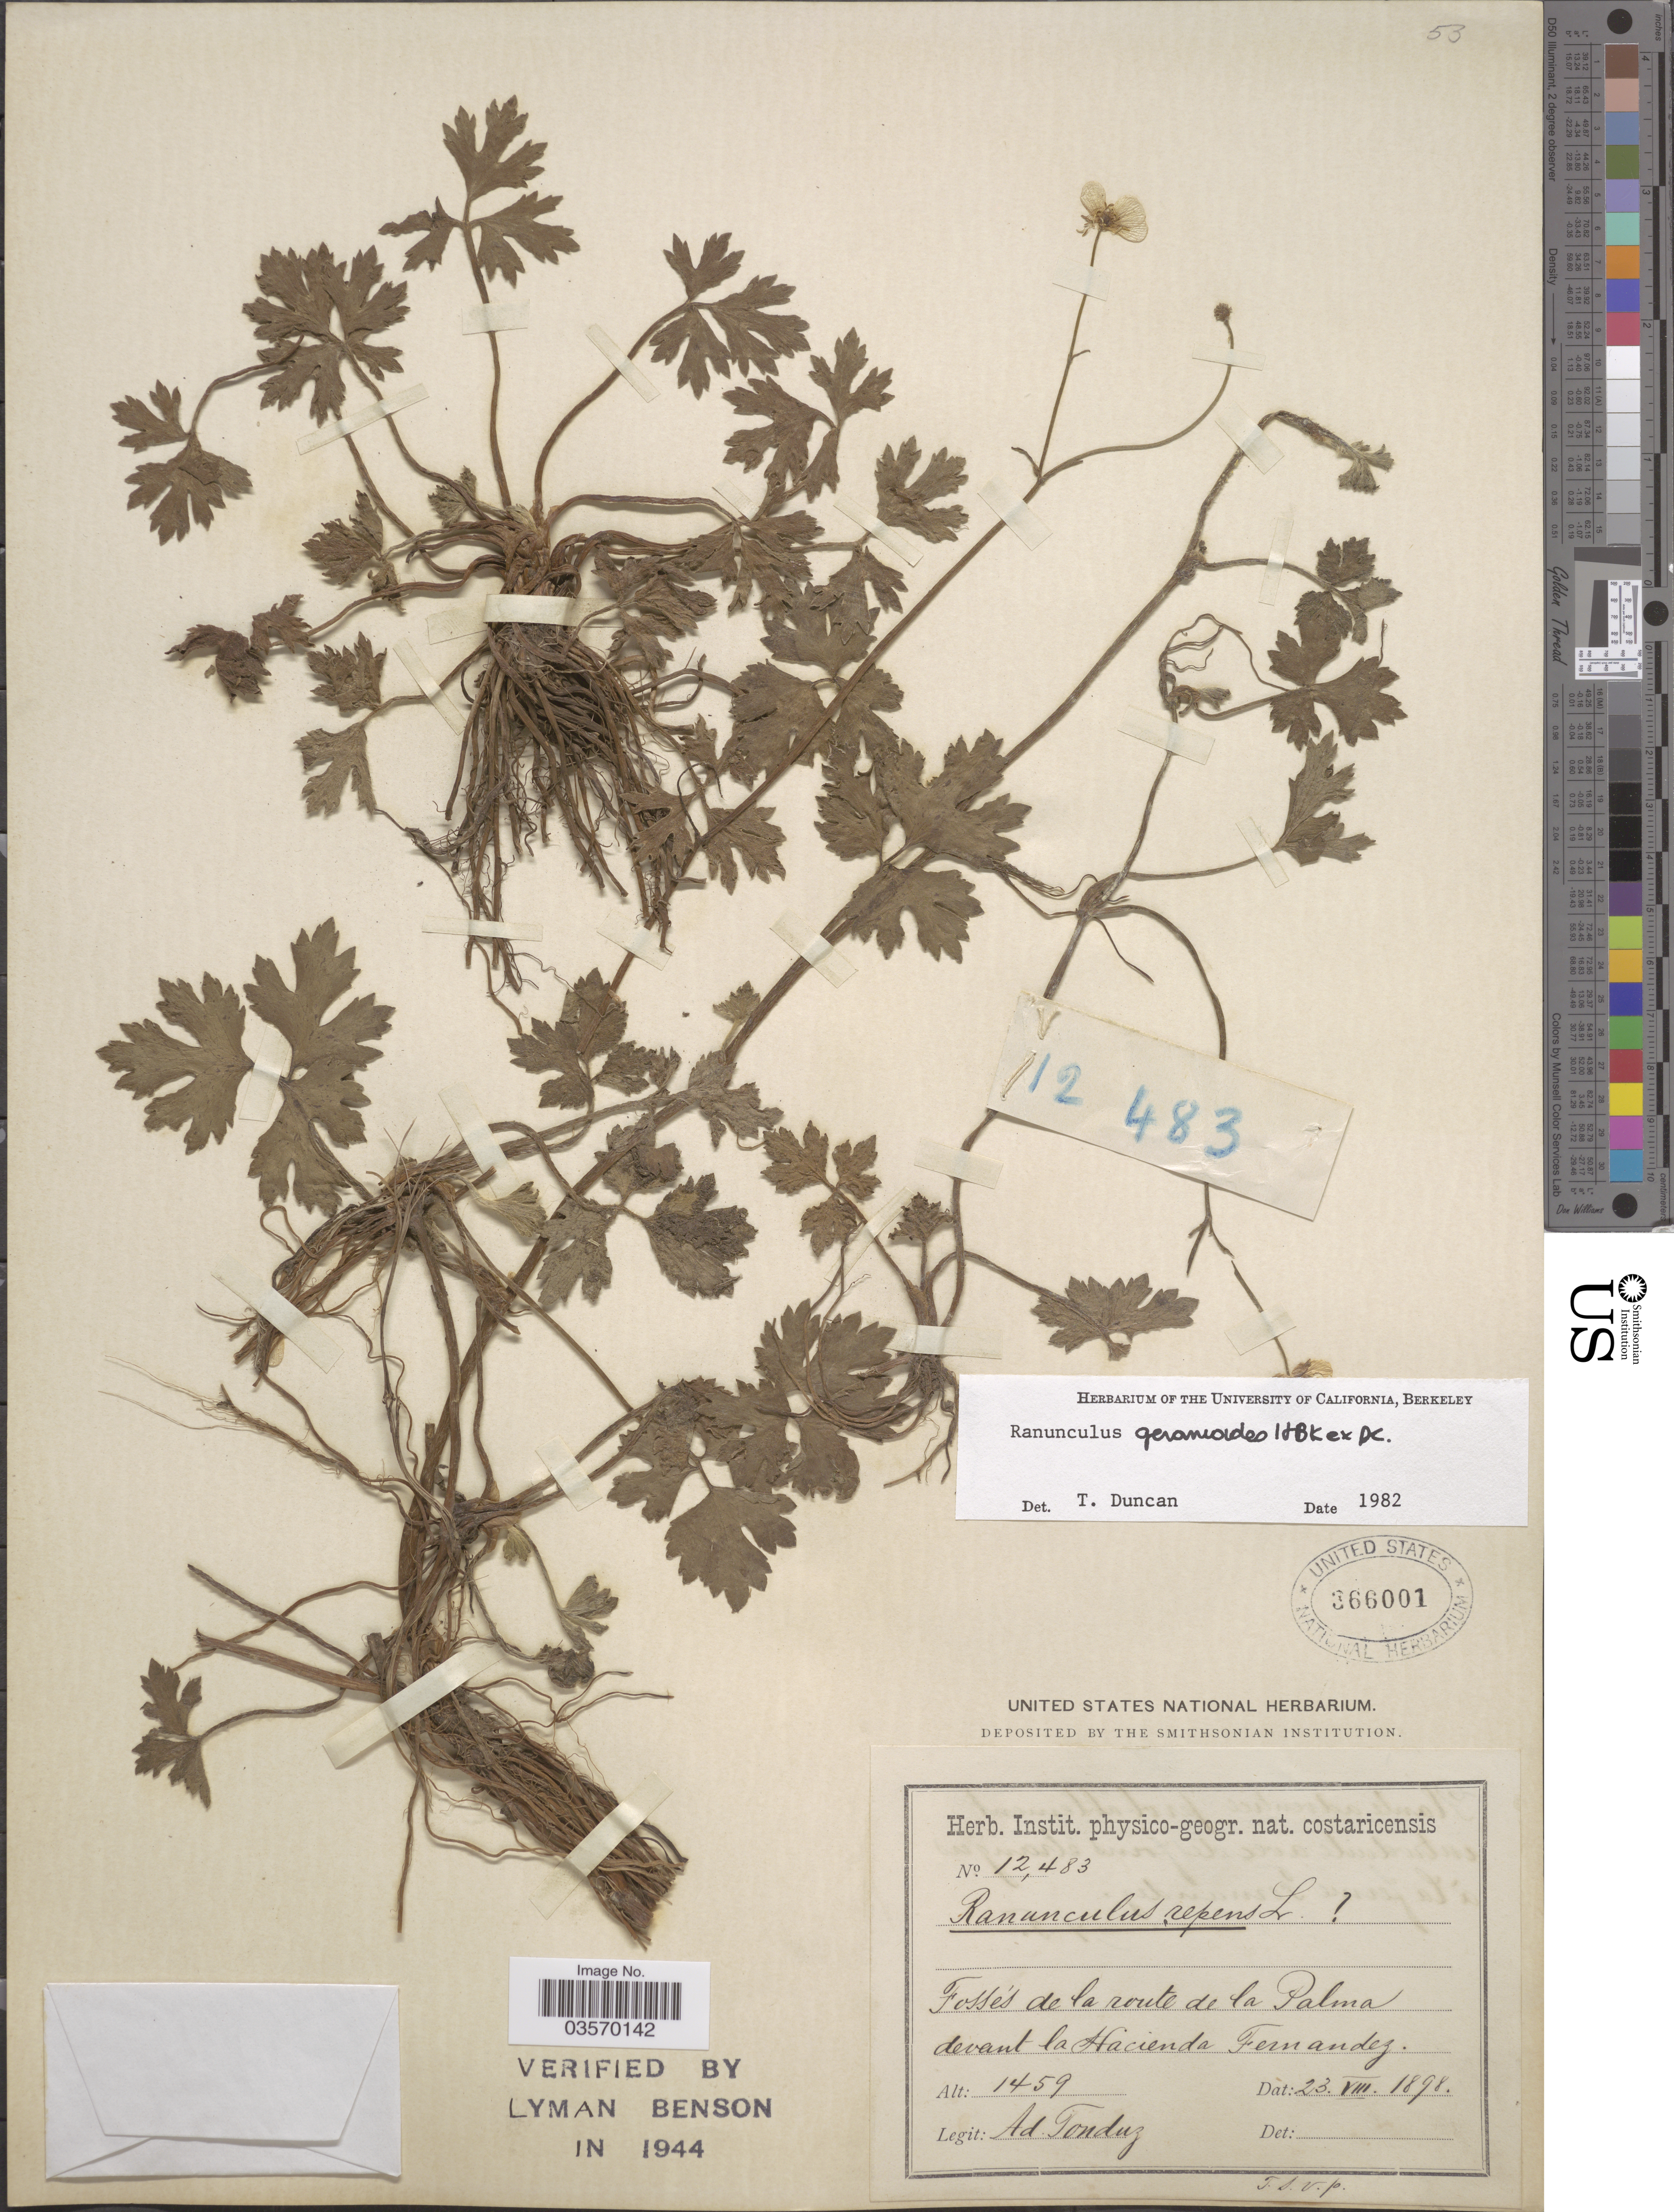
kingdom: Plantae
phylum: Tracheophyta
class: Magnoliopsida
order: Ranunculales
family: Ranunculaceae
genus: Ranunculus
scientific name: Ranunculus geranioides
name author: Humb. et al. ex DC.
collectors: A. Tonduz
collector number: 12483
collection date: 1898-08-23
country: Costa Rica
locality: Fossés de la route de la Palma devant la Hacienda Fernandez.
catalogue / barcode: US 366001